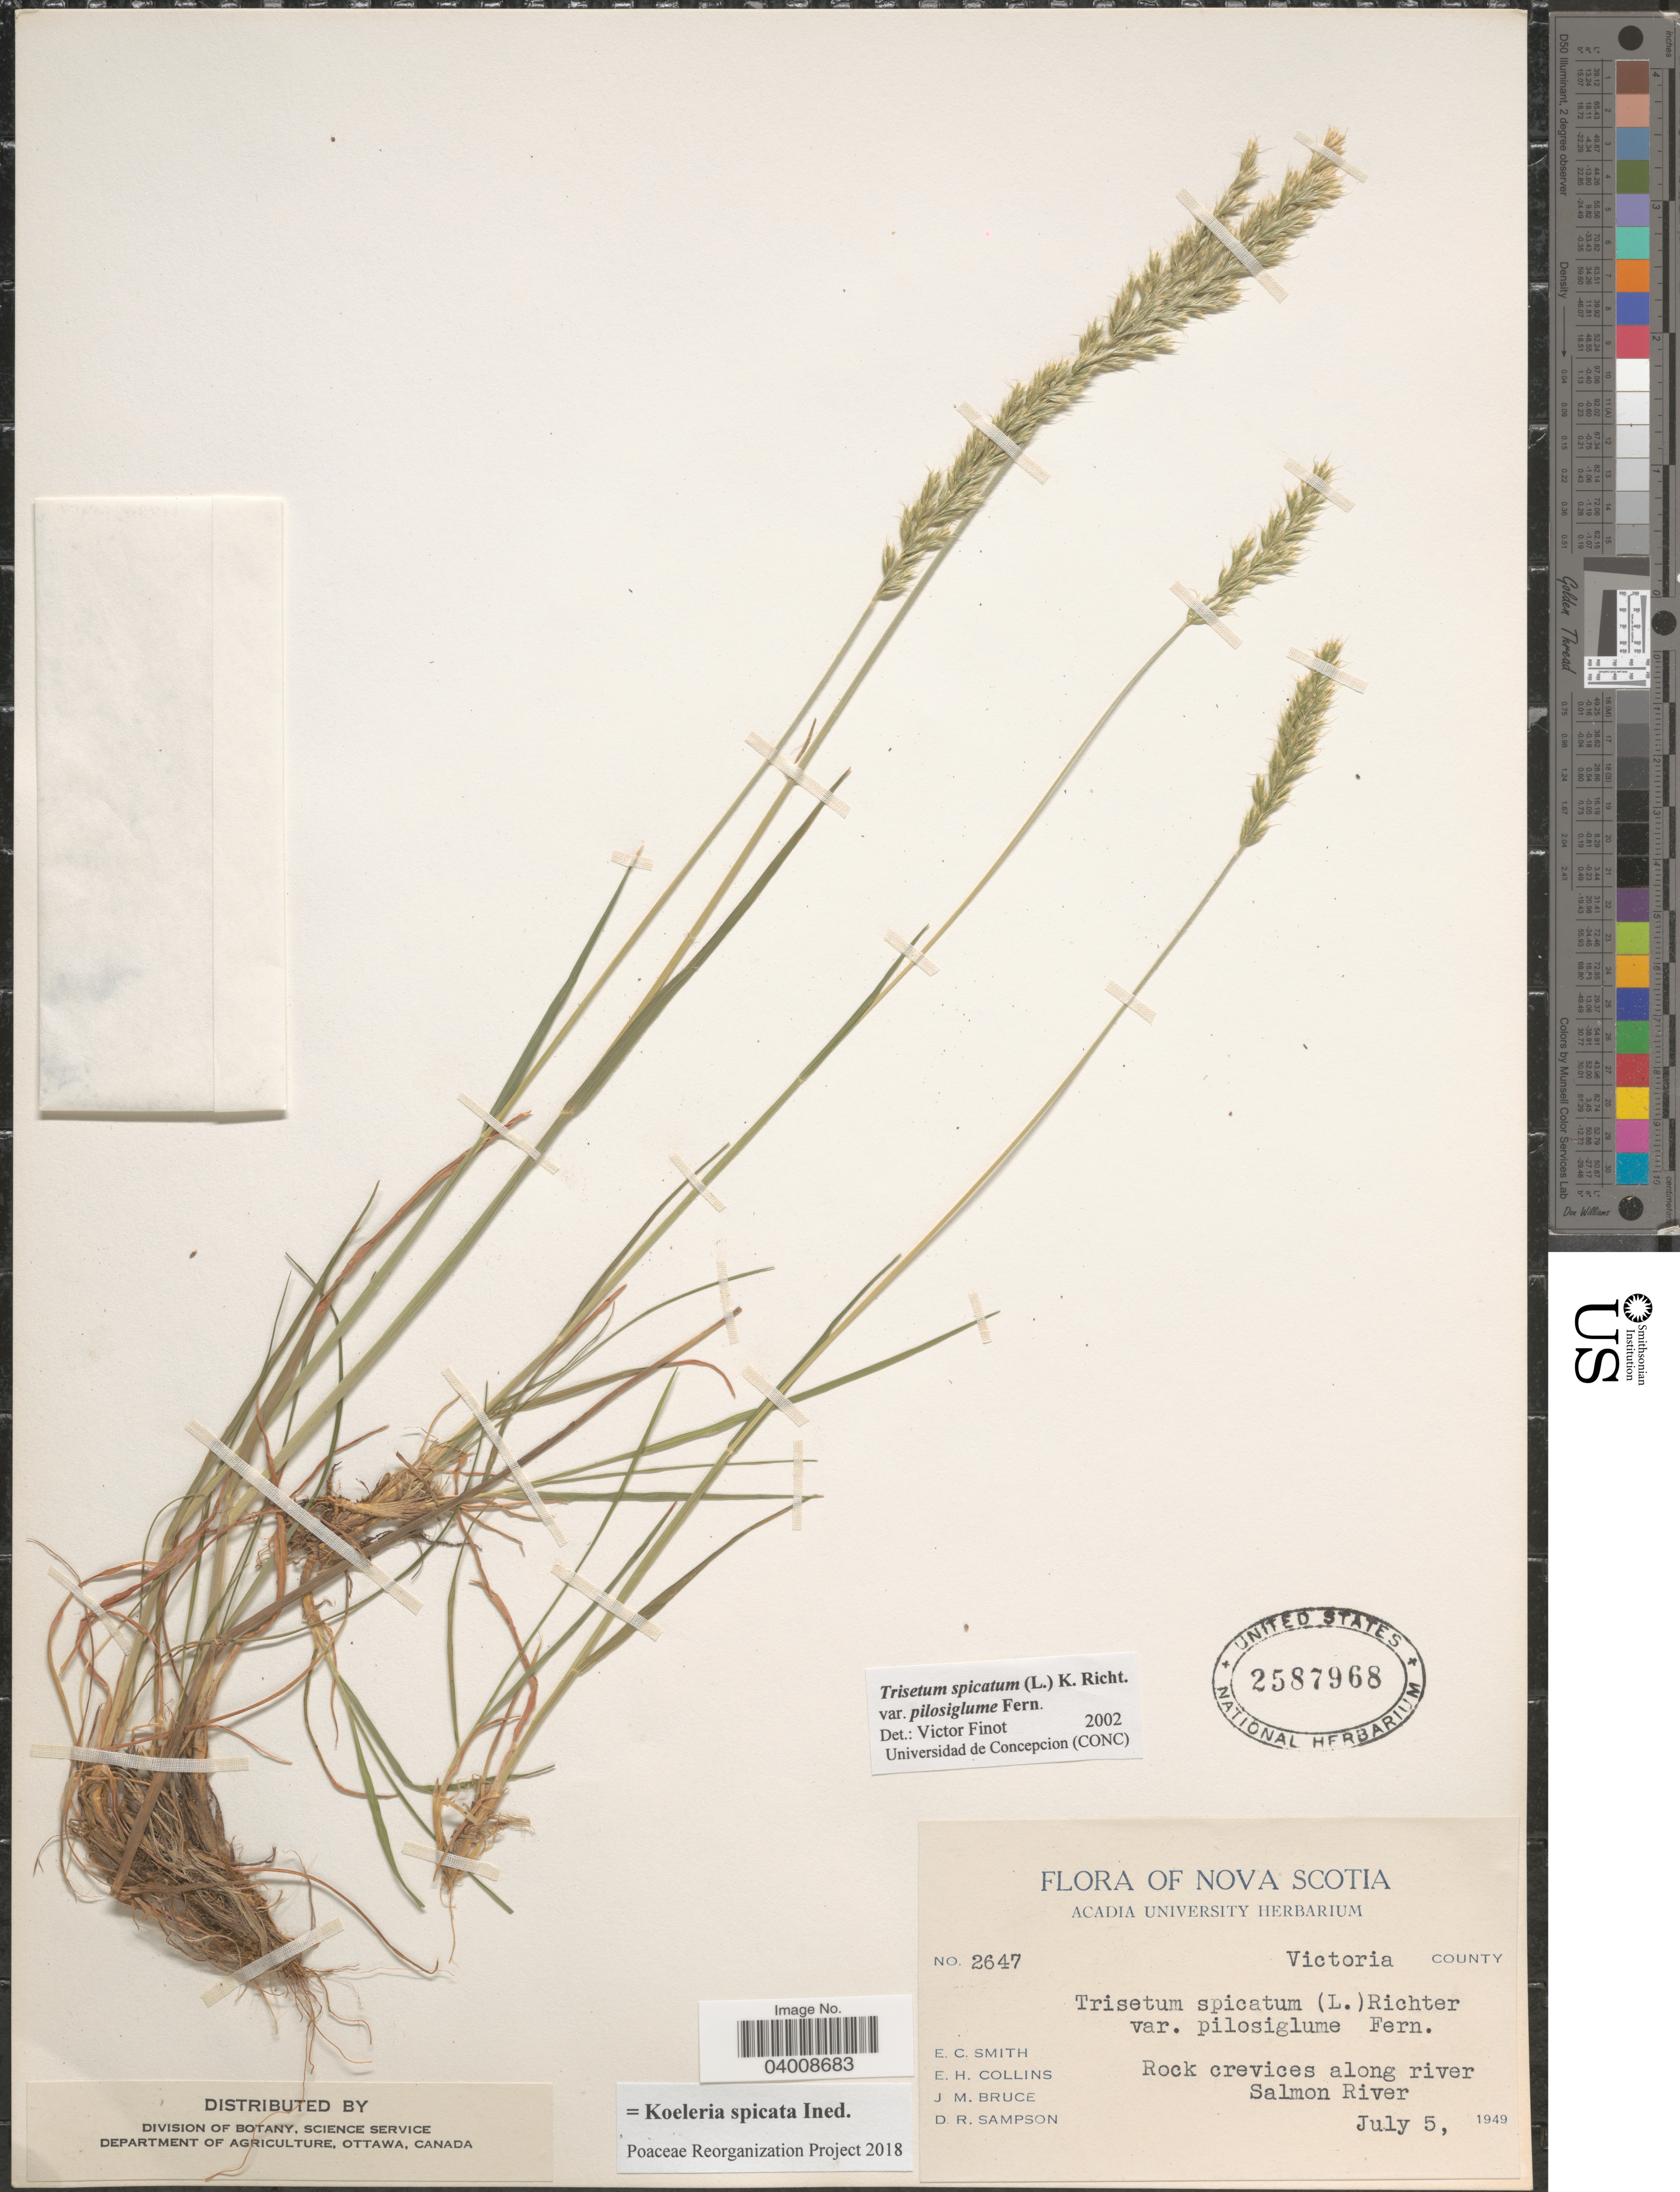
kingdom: Plantae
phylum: Tracheophyta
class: Liliopsida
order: Poales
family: Poaceae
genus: Koeleria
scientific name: Koeleria spicata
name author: (L.) Barberá et al.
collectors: E. Smith, E. Collins, J. Bruce & D. Sampson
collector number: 2647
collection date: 1949-07-05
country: Canada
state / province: Nova Scotia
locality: Victoria County. Along river Salmon River.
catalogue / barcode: US 2587968